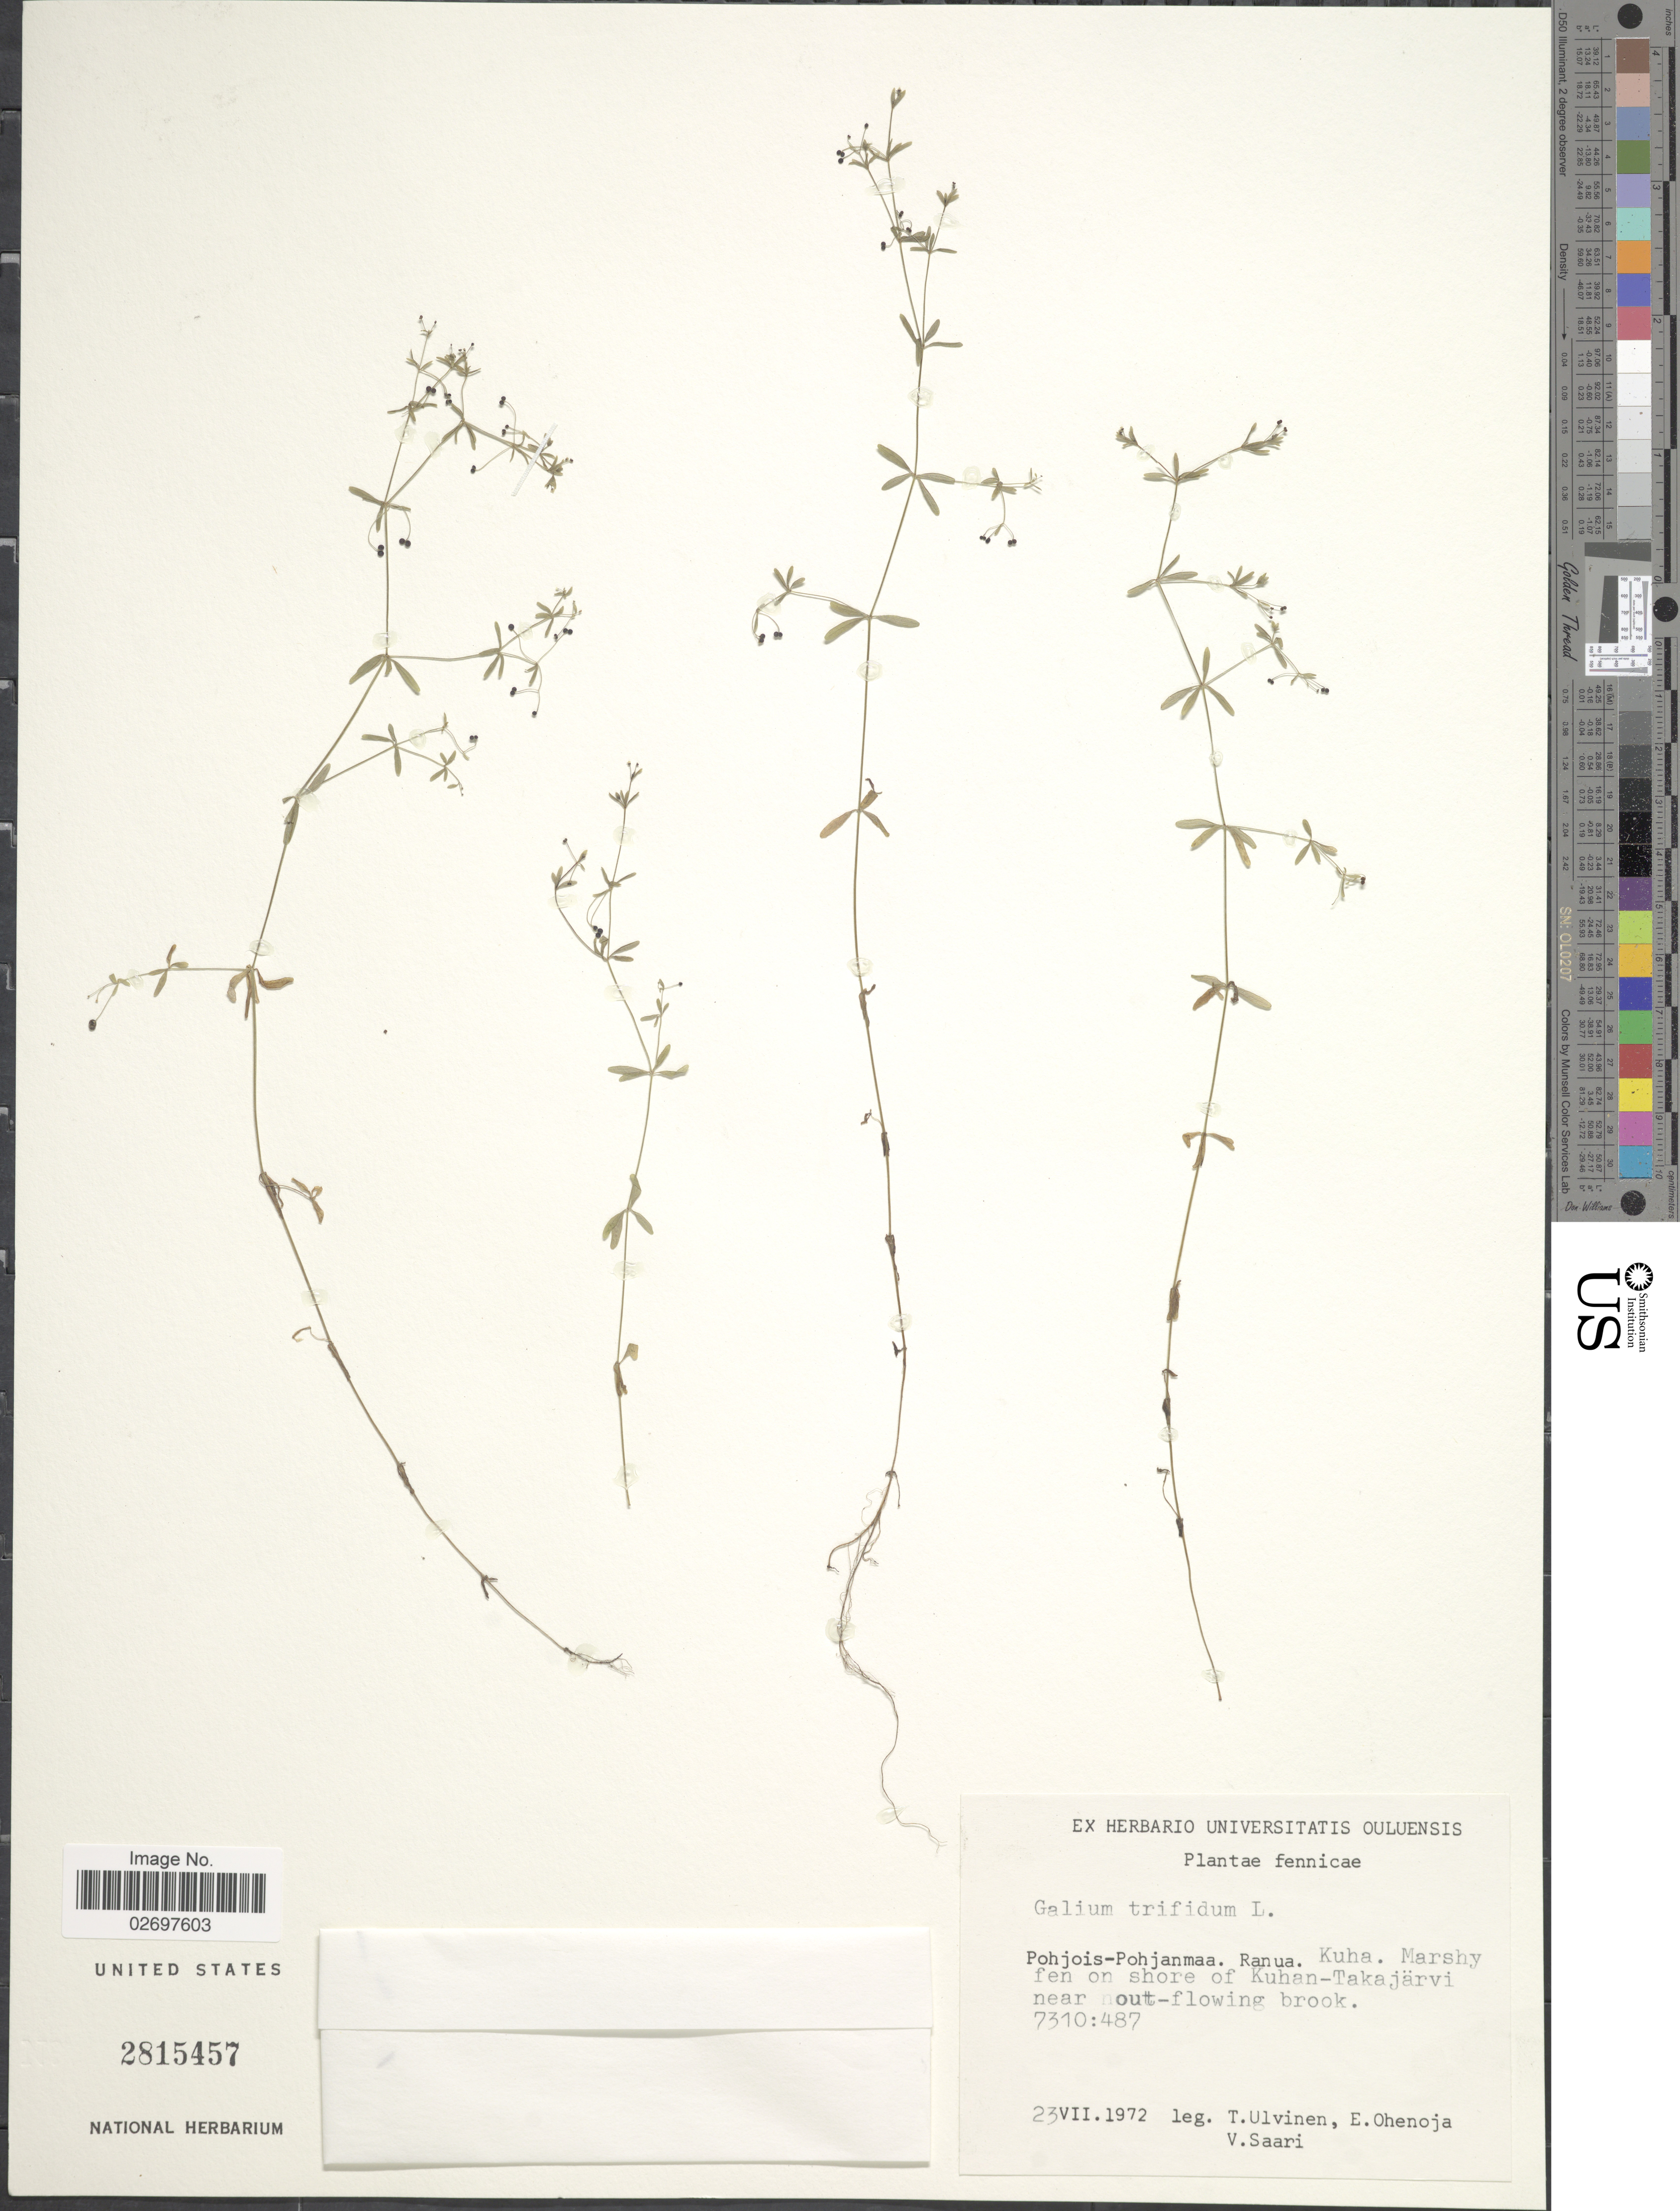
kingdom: Plantae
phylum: Tracheophyta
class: Magnoliopsida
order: Gentianales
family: Rubiaceae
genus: Galium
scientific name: Galium trifidum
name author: L.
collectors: T. Ulvinen, E. Ohenoja & V. Saari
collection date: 1972-07-23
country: Finland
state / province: Pohjois-Pohjanmaa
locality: Fennicae. Ranua. Kuha. shore of Kuhan-Takajärvi near out-flowing brook.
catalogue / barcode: US 2815457